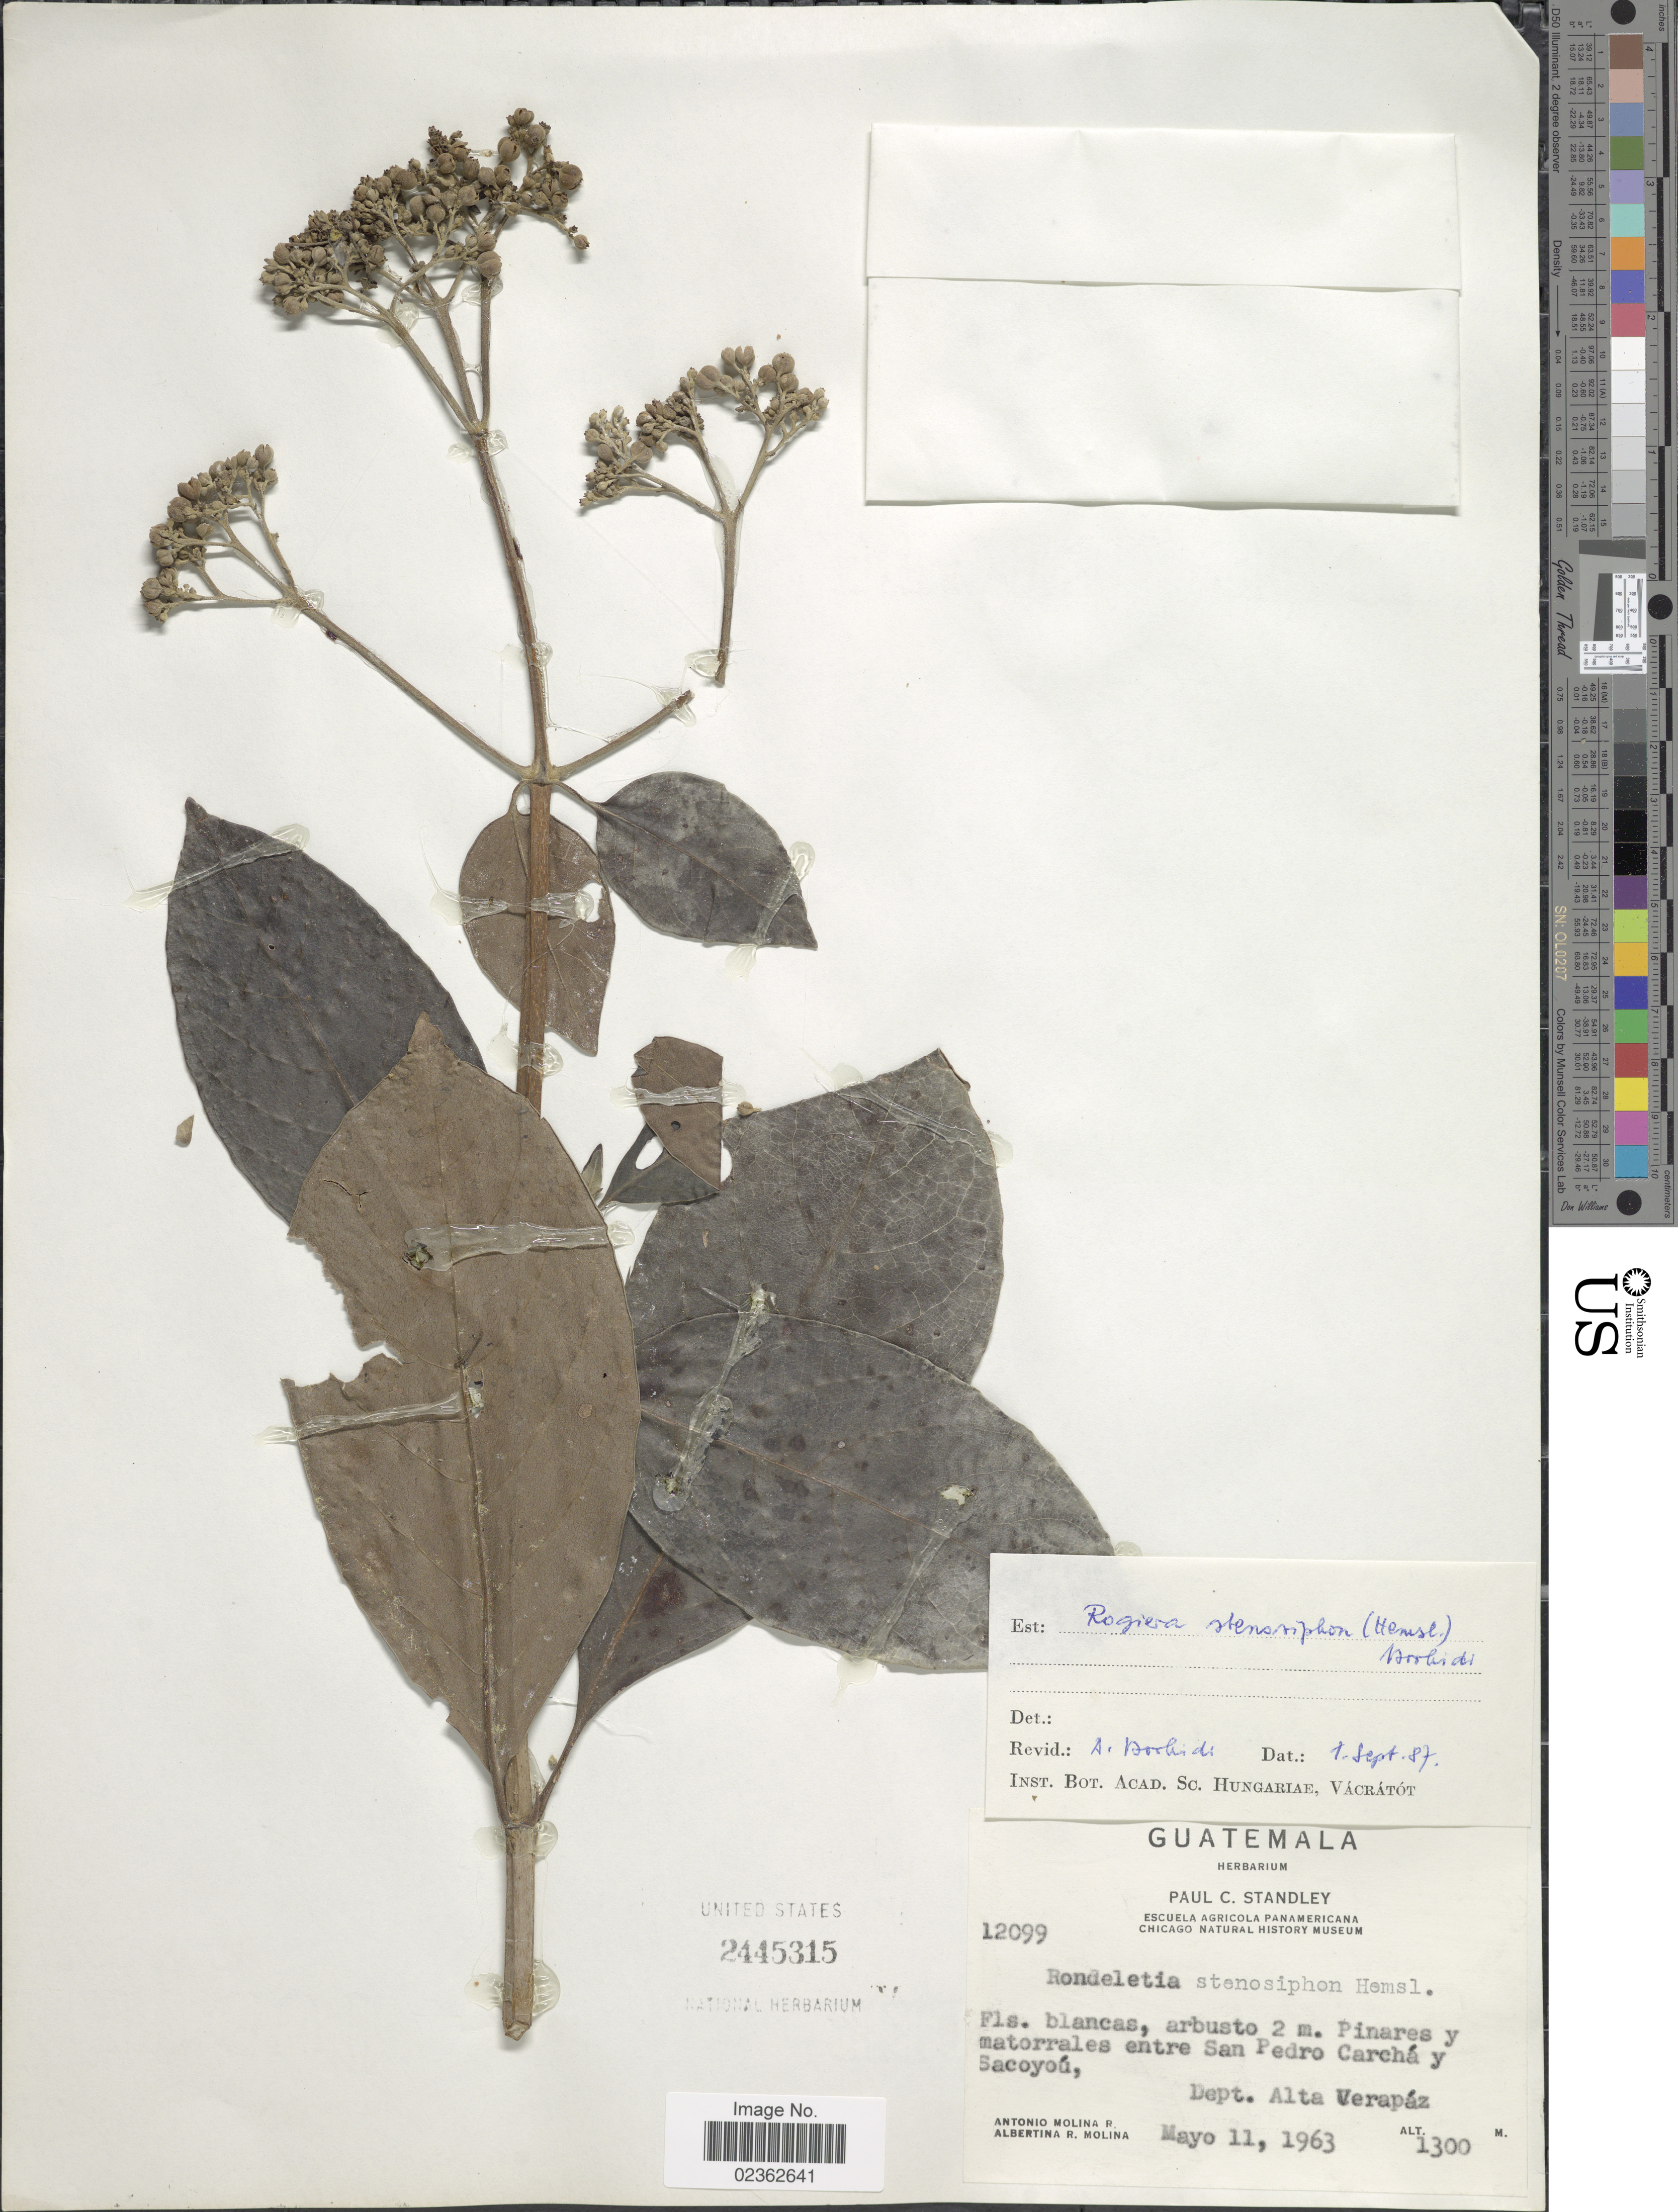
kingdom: Plantae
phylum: Tracheophyta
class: Magnoliopsida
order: Gentianales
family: Rubiaceae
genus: Rogiera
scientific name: Rogiera stenosiphon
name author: (Hemsl.) Borhidi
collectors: A. Molina R. & A. R. Molina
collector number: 12099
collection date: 1963-05-11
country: Guatemala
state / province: Alta Verapaz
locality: Pinares y matorrales entre San Pedro Carcha y Sacoyou.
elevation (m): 1300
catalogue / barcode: US 2445315